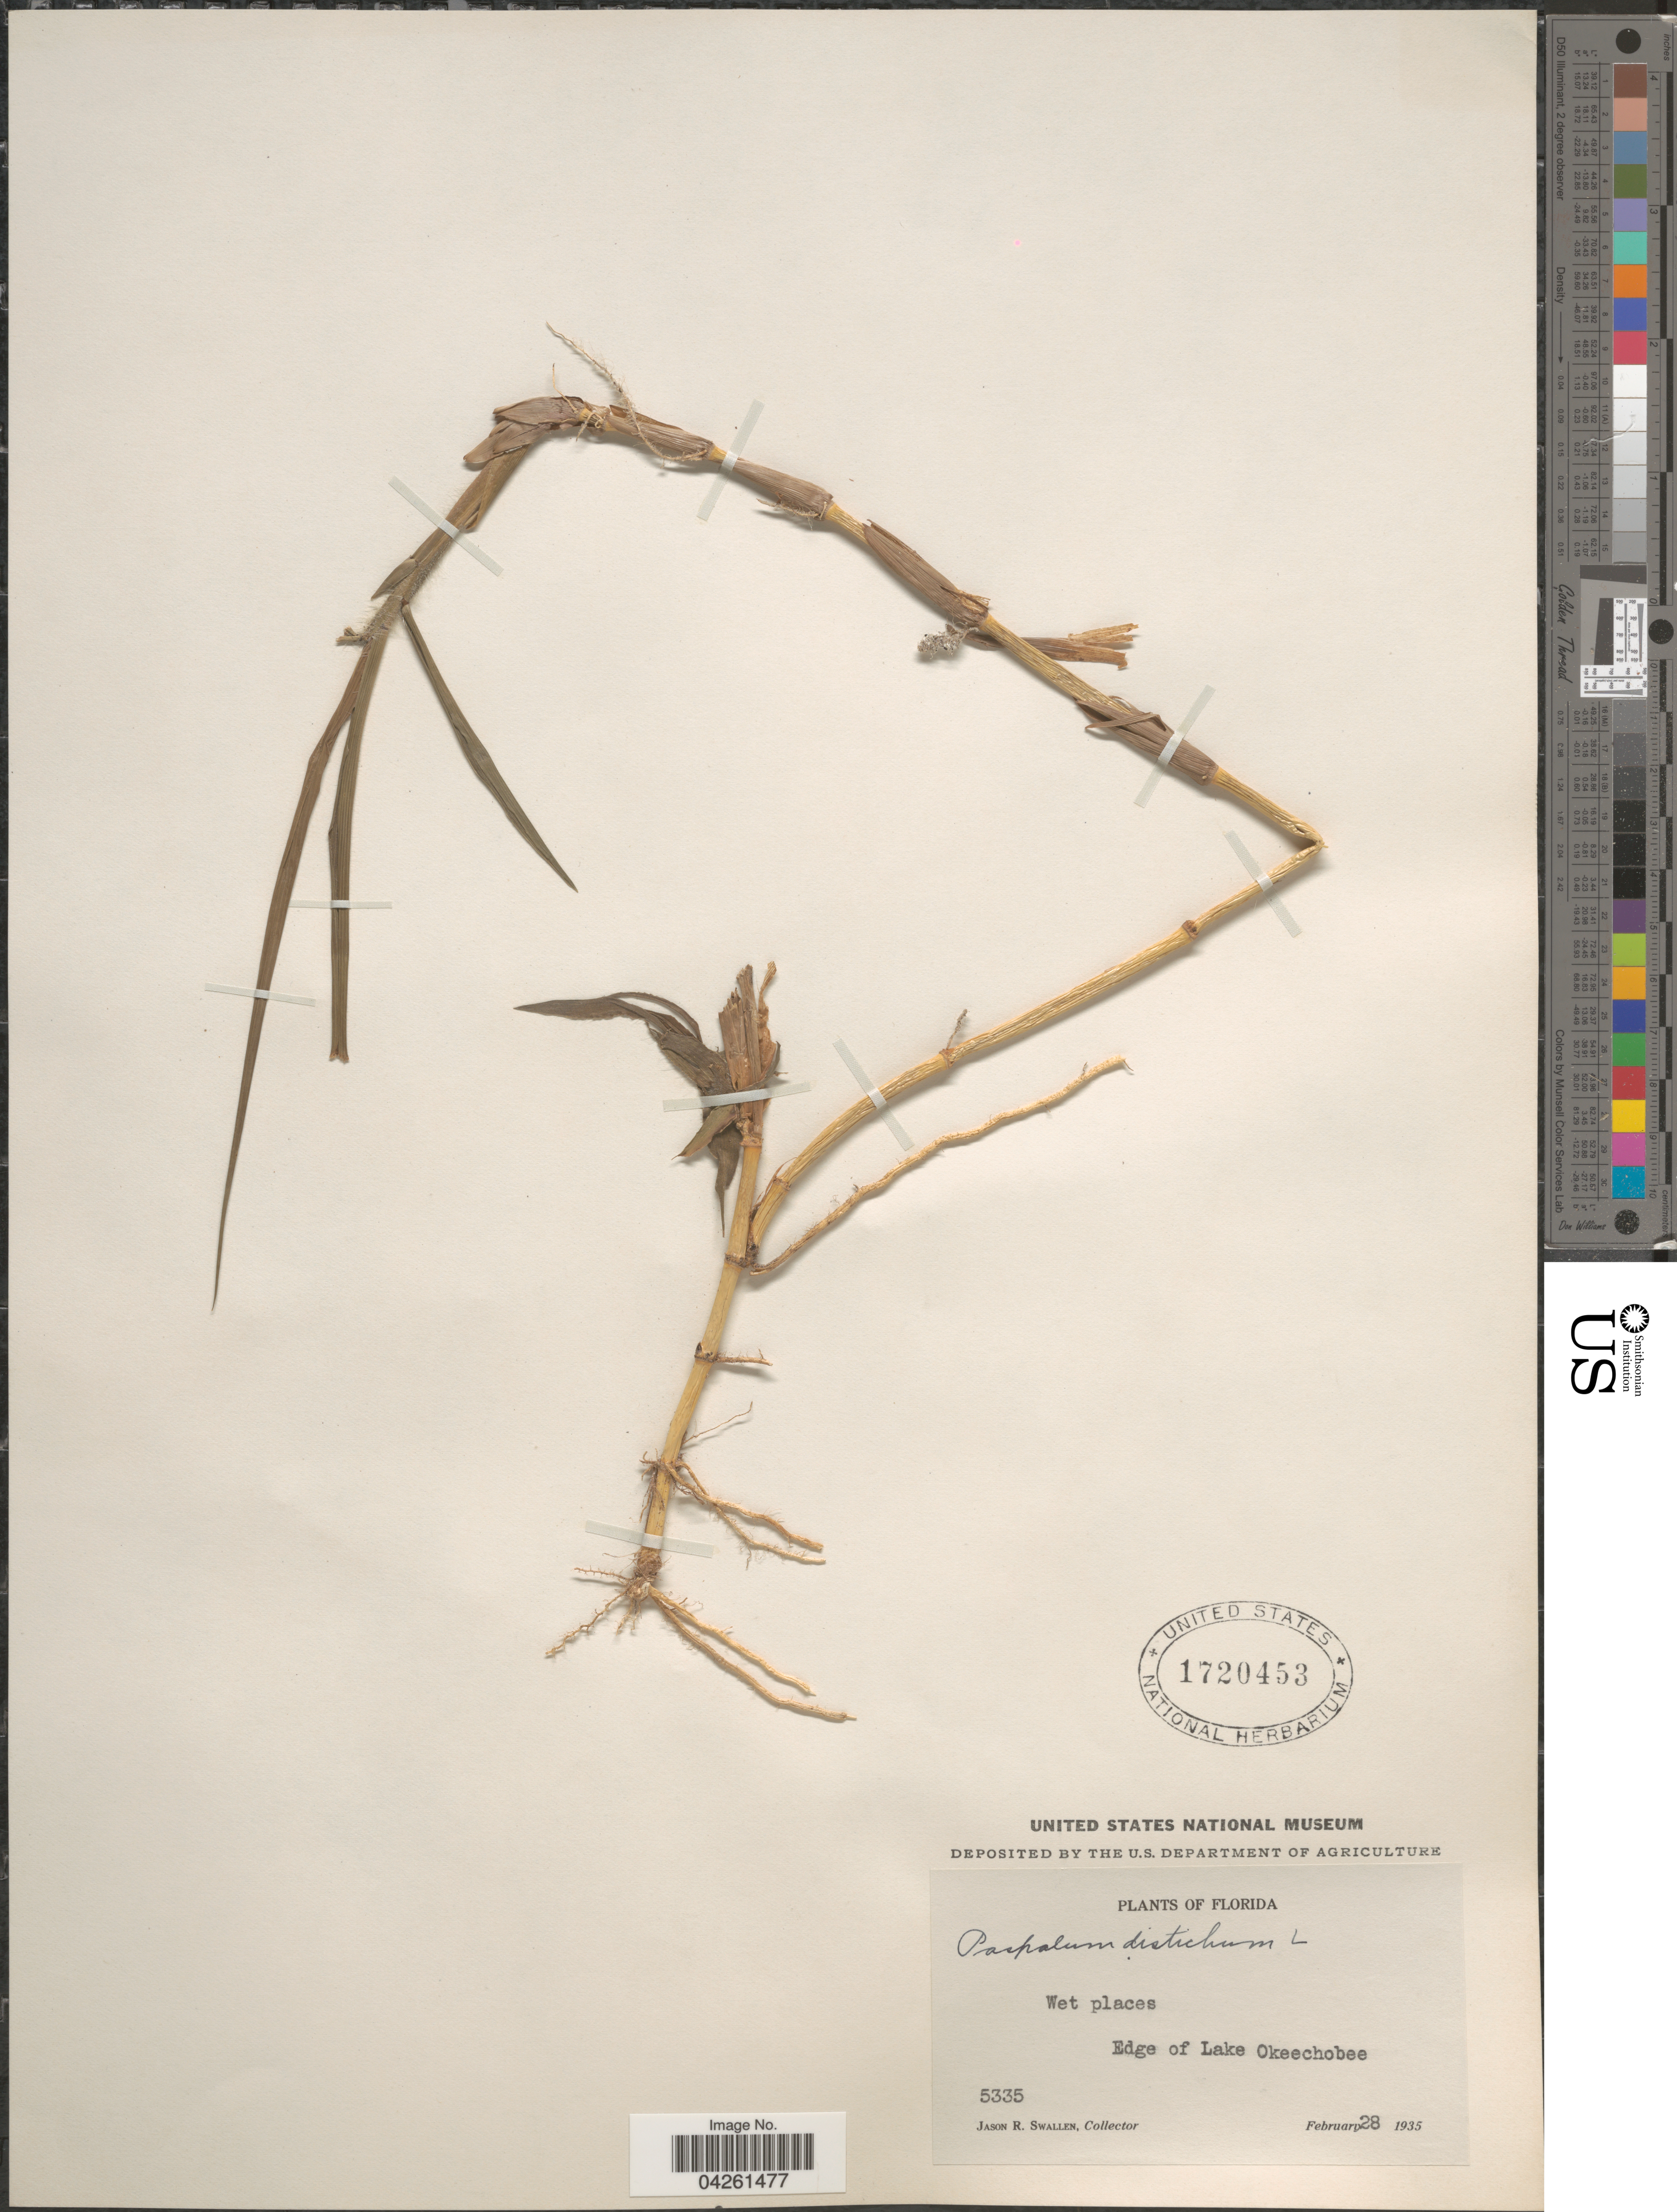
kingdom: Plantae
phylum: Tracheophyta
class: Liliopsida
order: Poales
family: Poaceae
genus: Paspalum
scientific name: Paspalum distichum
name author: L.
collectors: J. R. Swallen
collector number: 5335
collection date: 1935-02-28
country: United States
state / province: Florida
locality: Edge of Lake Okeechobee.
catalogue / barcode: US 1720453